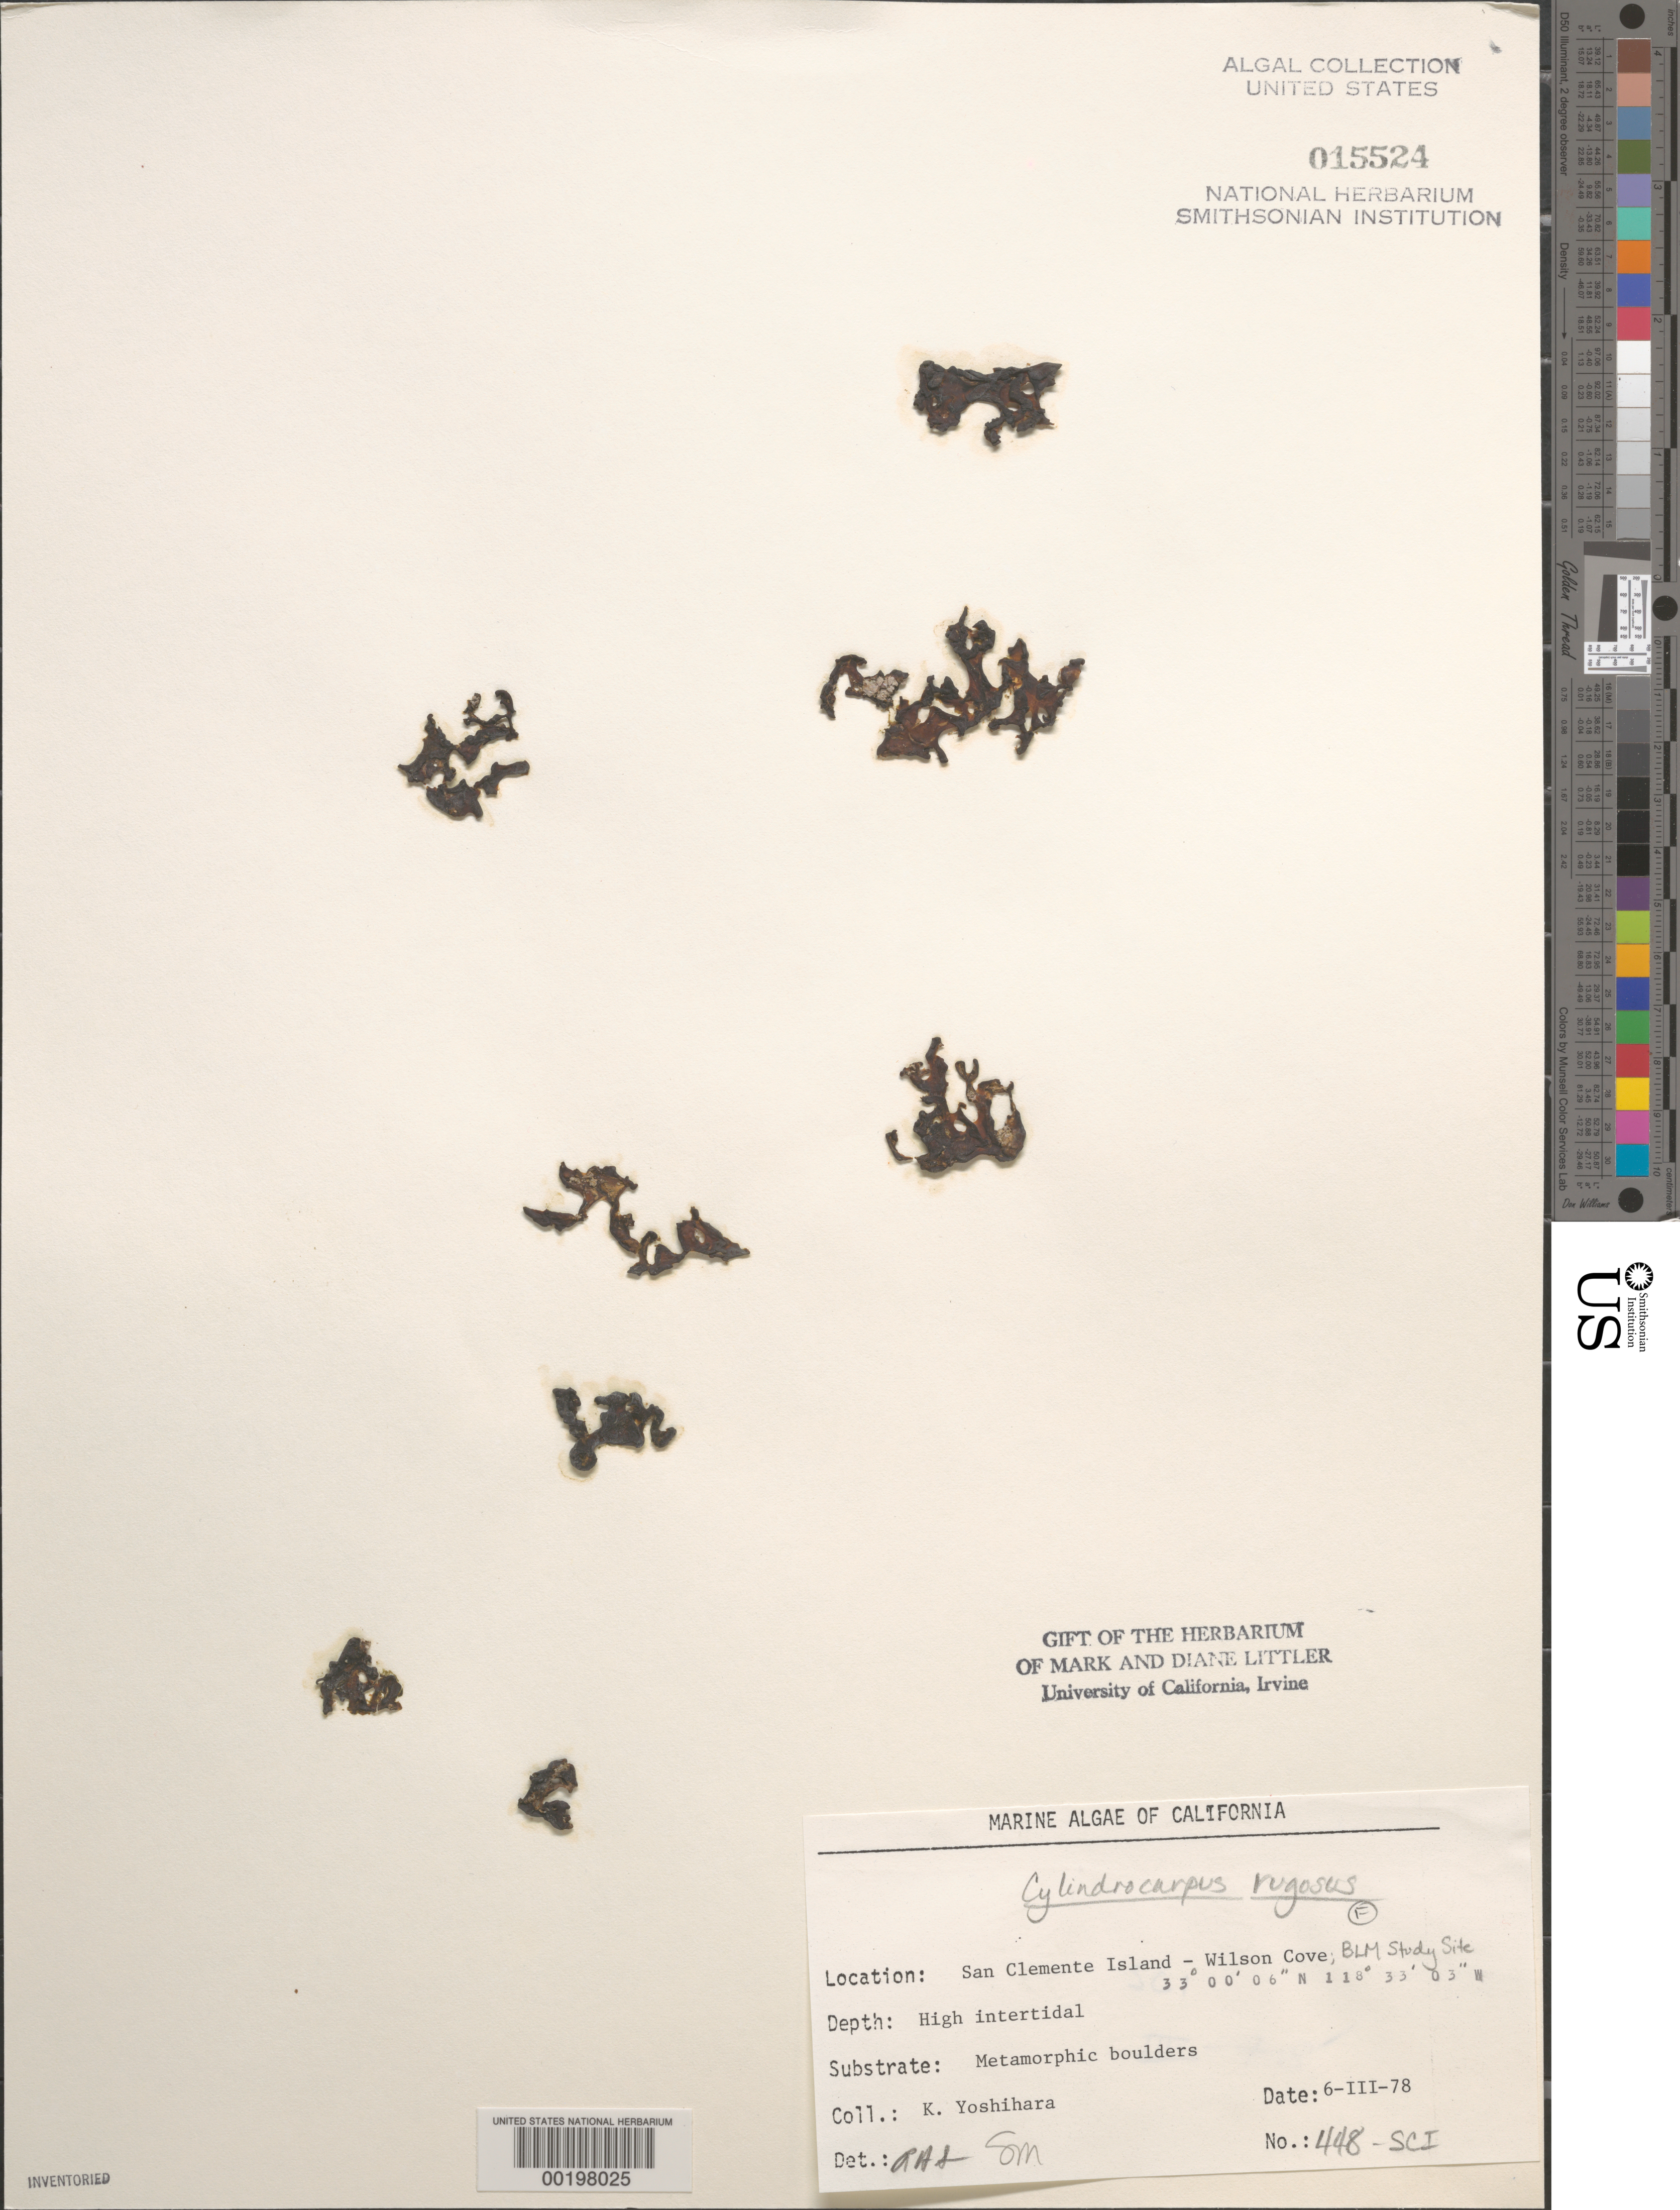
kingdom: Chromista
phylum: Ochrophyta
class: Phaeophyceae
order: Ectocarpales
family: Petrospongiaceae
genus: Petrospongium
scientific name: Petrospongium rugosum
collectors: K. Yoshihara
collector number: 448-sci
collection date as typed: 06 Mar 1978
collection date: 1978-03-06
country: United States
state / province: California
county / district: Los Angeles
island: San Clemente Island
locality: Wilson Cove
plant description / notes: BLM-SOCALBIGHT Rocky Intertidal Survey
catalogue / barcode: US 15524